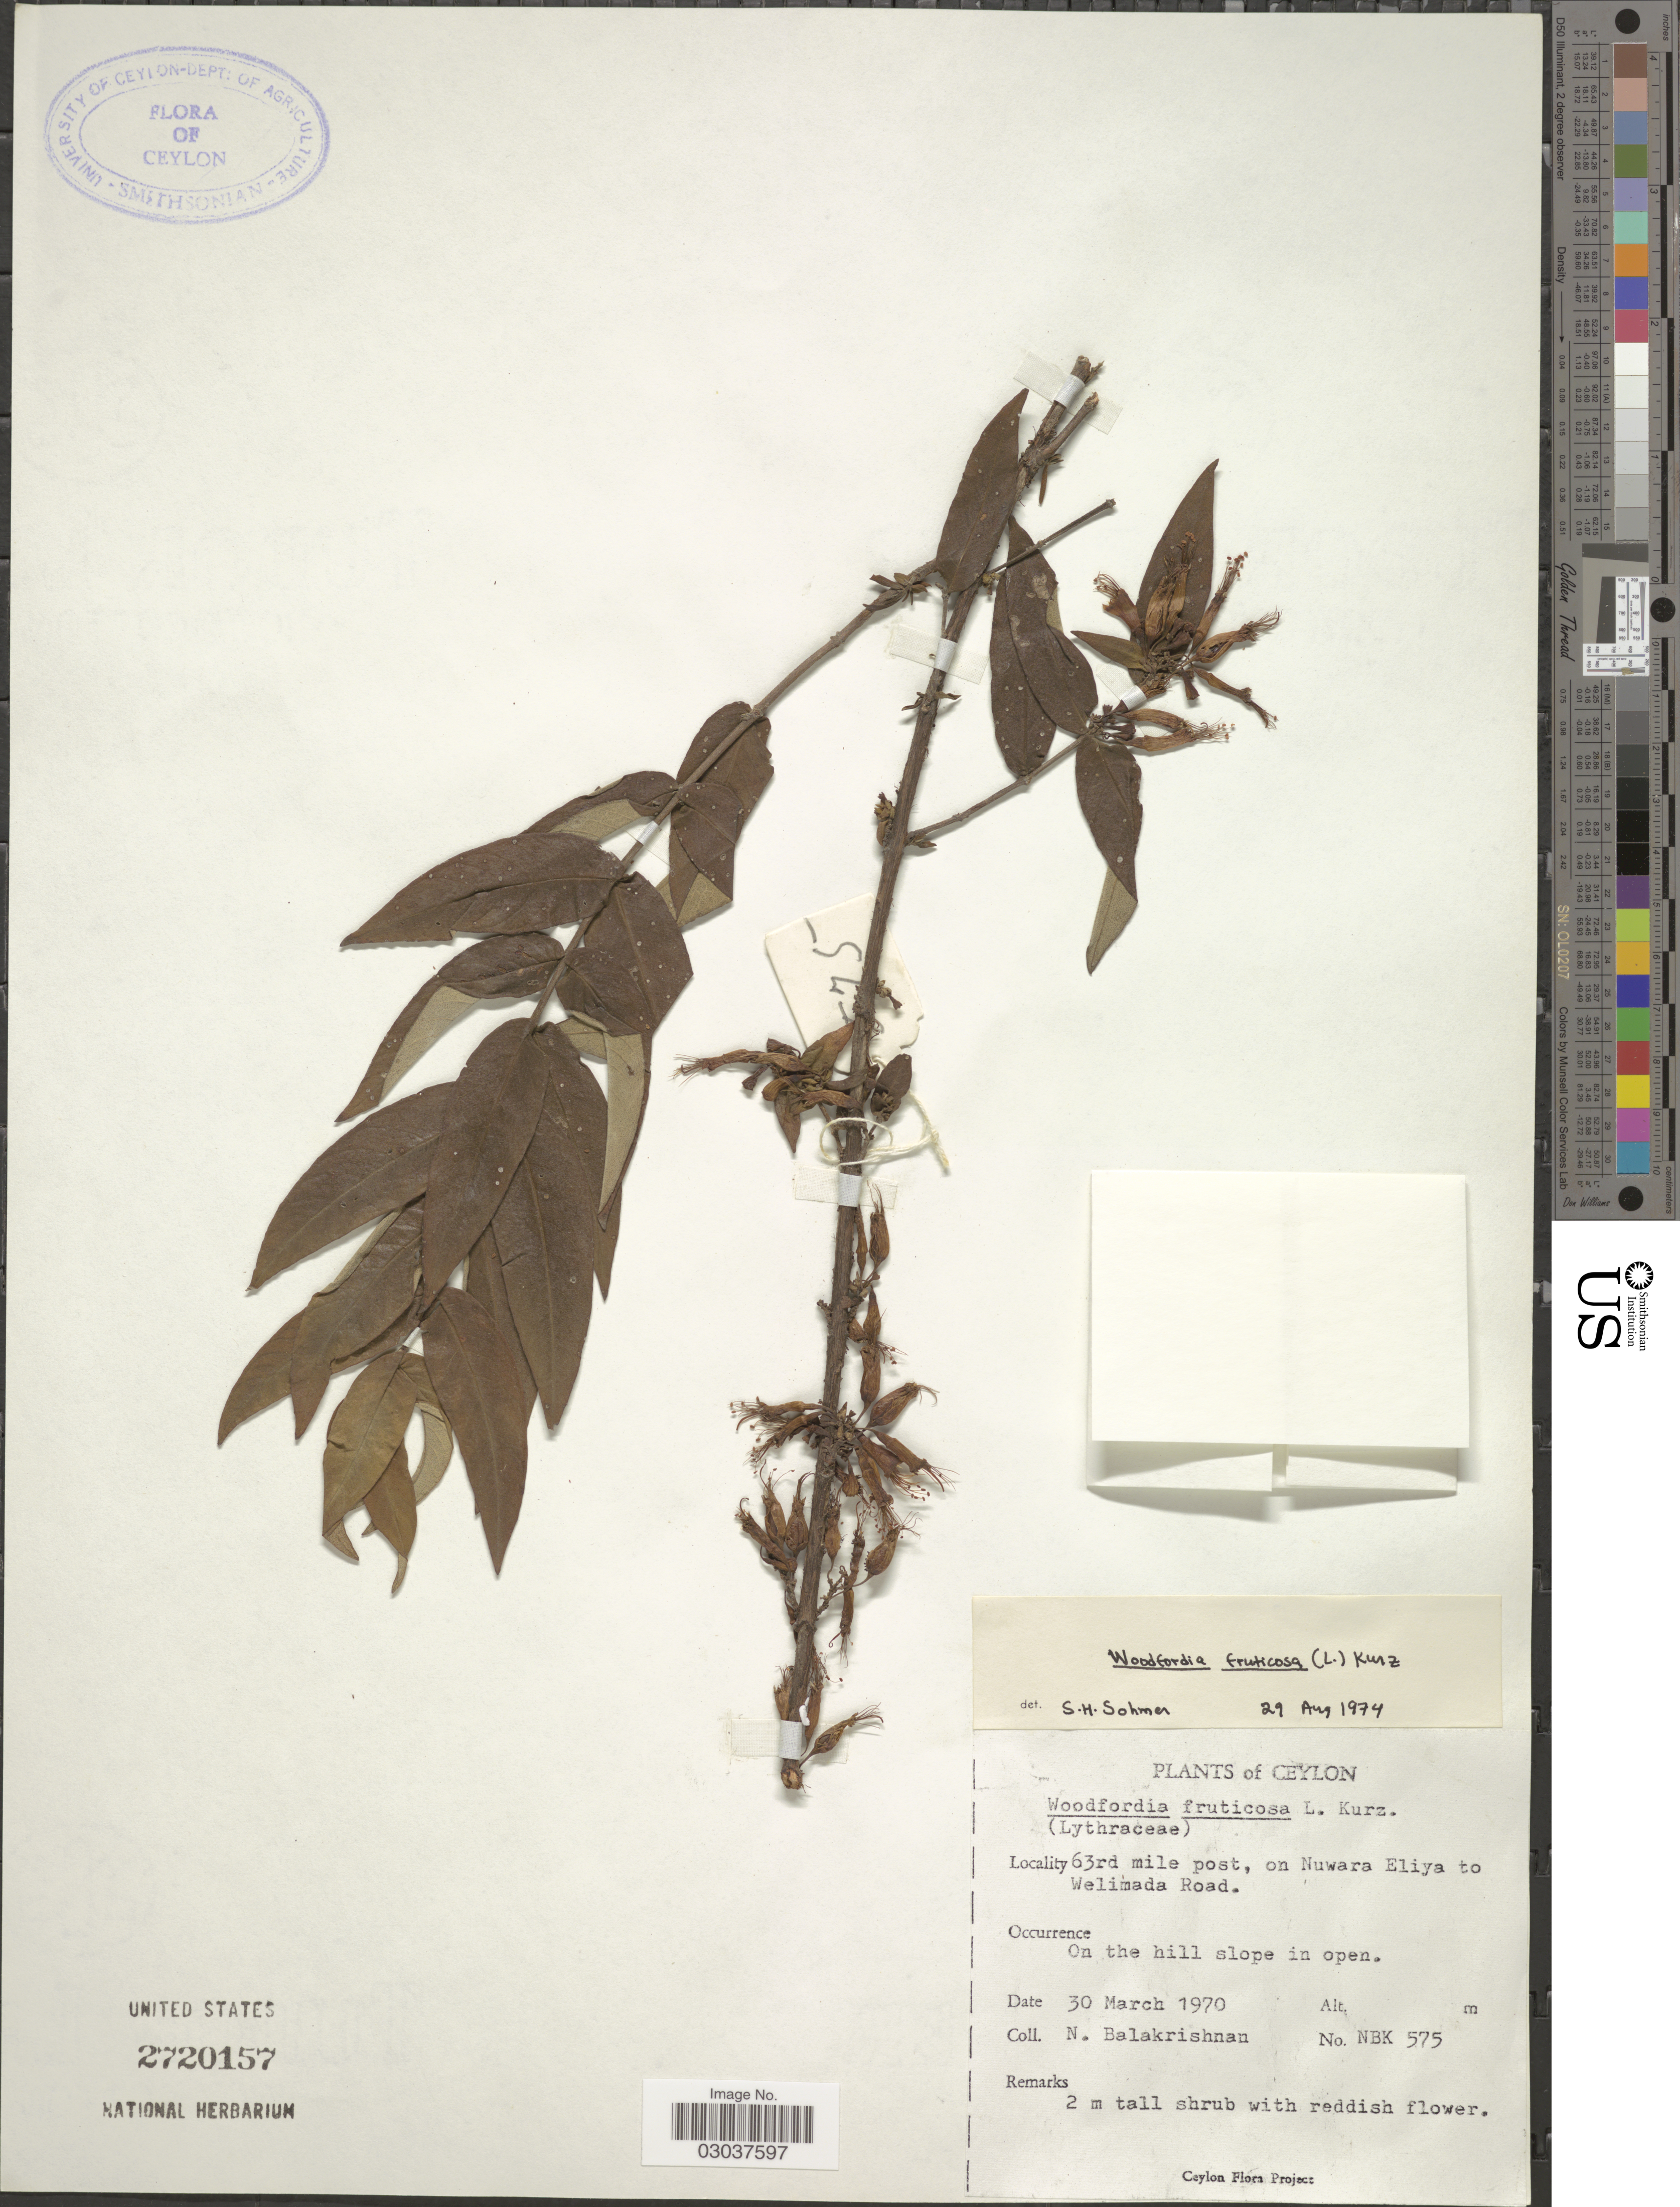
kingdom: Plantae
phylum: Tracheophyta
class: Magnoliopsida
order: Myrtales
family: Lythraceae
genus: Woodfordia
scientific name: Woodfordia fruticosa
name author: (L.) Kurz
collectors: N. Balakrishnan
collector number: NBK575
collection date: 1970-03-30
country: Sri Lanka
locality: Ceylon. 63rd mile post, on Nuwara Eliya to Welimada Road.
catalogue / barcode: US 2720157